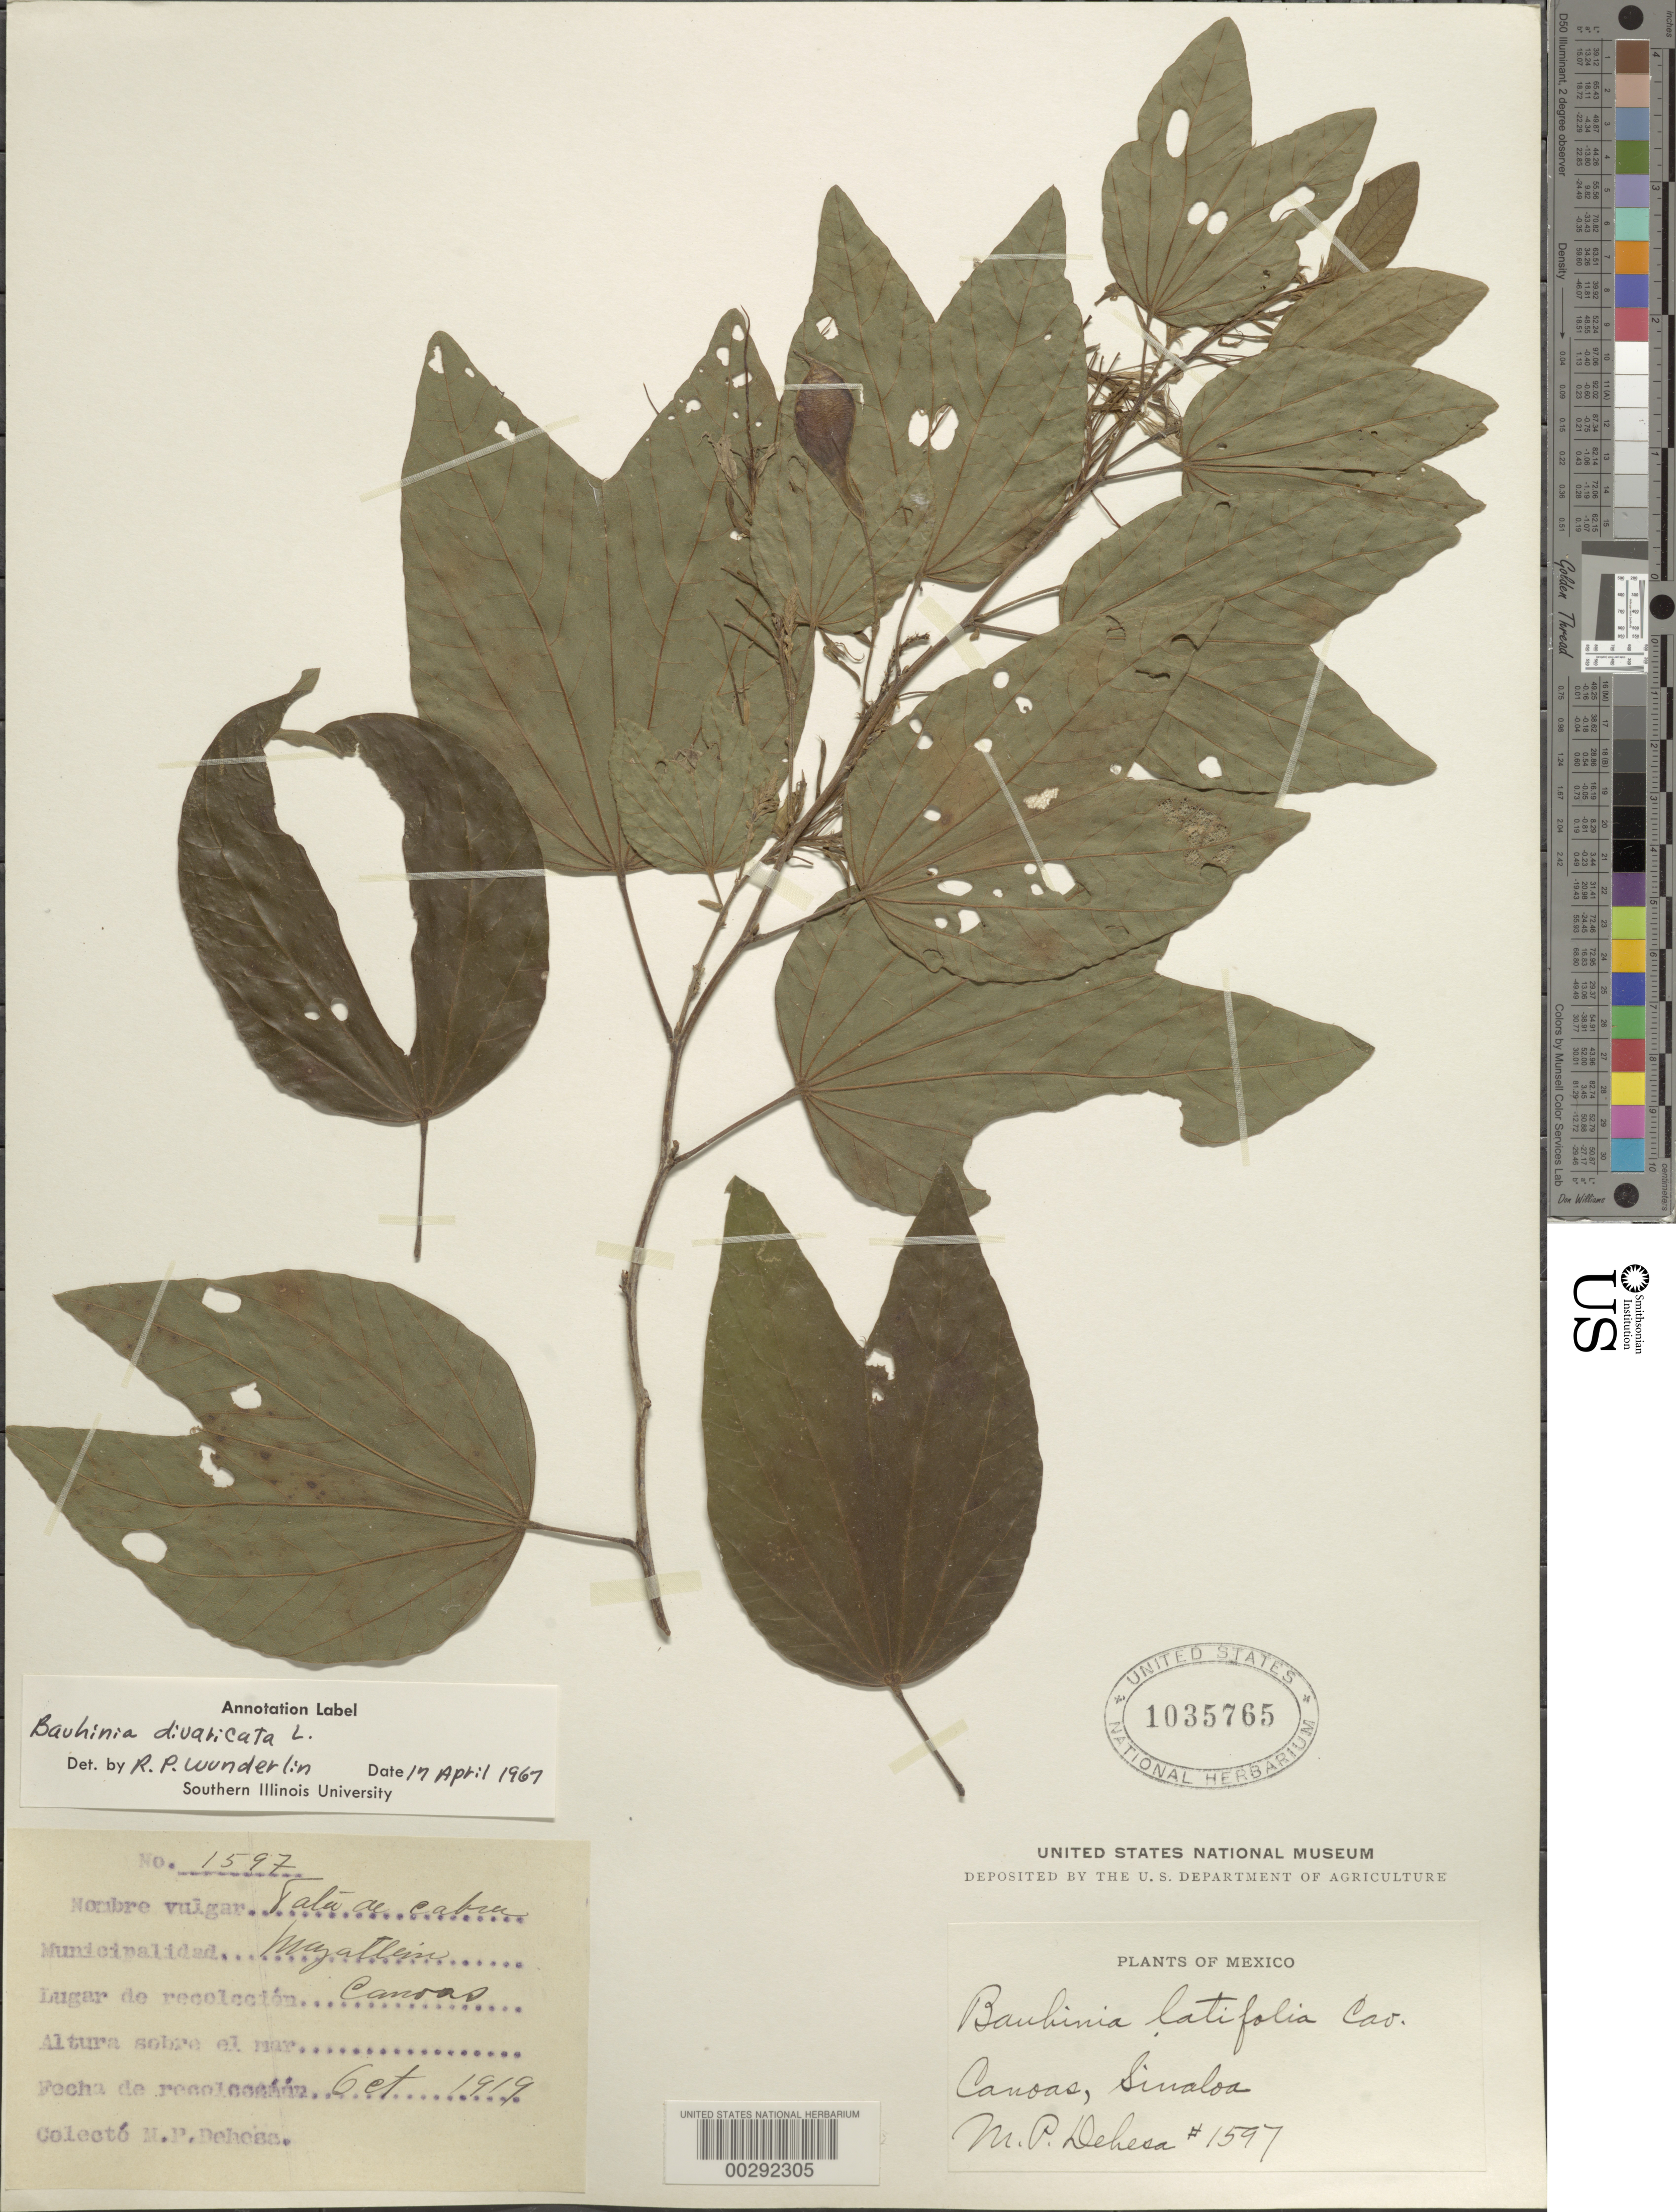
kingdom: Plantae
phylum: Tracheophyta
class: Magnoliopsida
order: Fabales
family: Fabaceae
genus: Bauhinia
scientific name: Bauhinia divaricata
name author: L.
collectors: M. Dehesa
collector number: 1597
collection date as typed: Oct 1919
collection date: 1919-10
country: Mexico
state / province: Sinaloa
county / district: Mazatlán ?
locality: Mazatlein mun. (?), canoas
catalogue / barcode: US 1035765